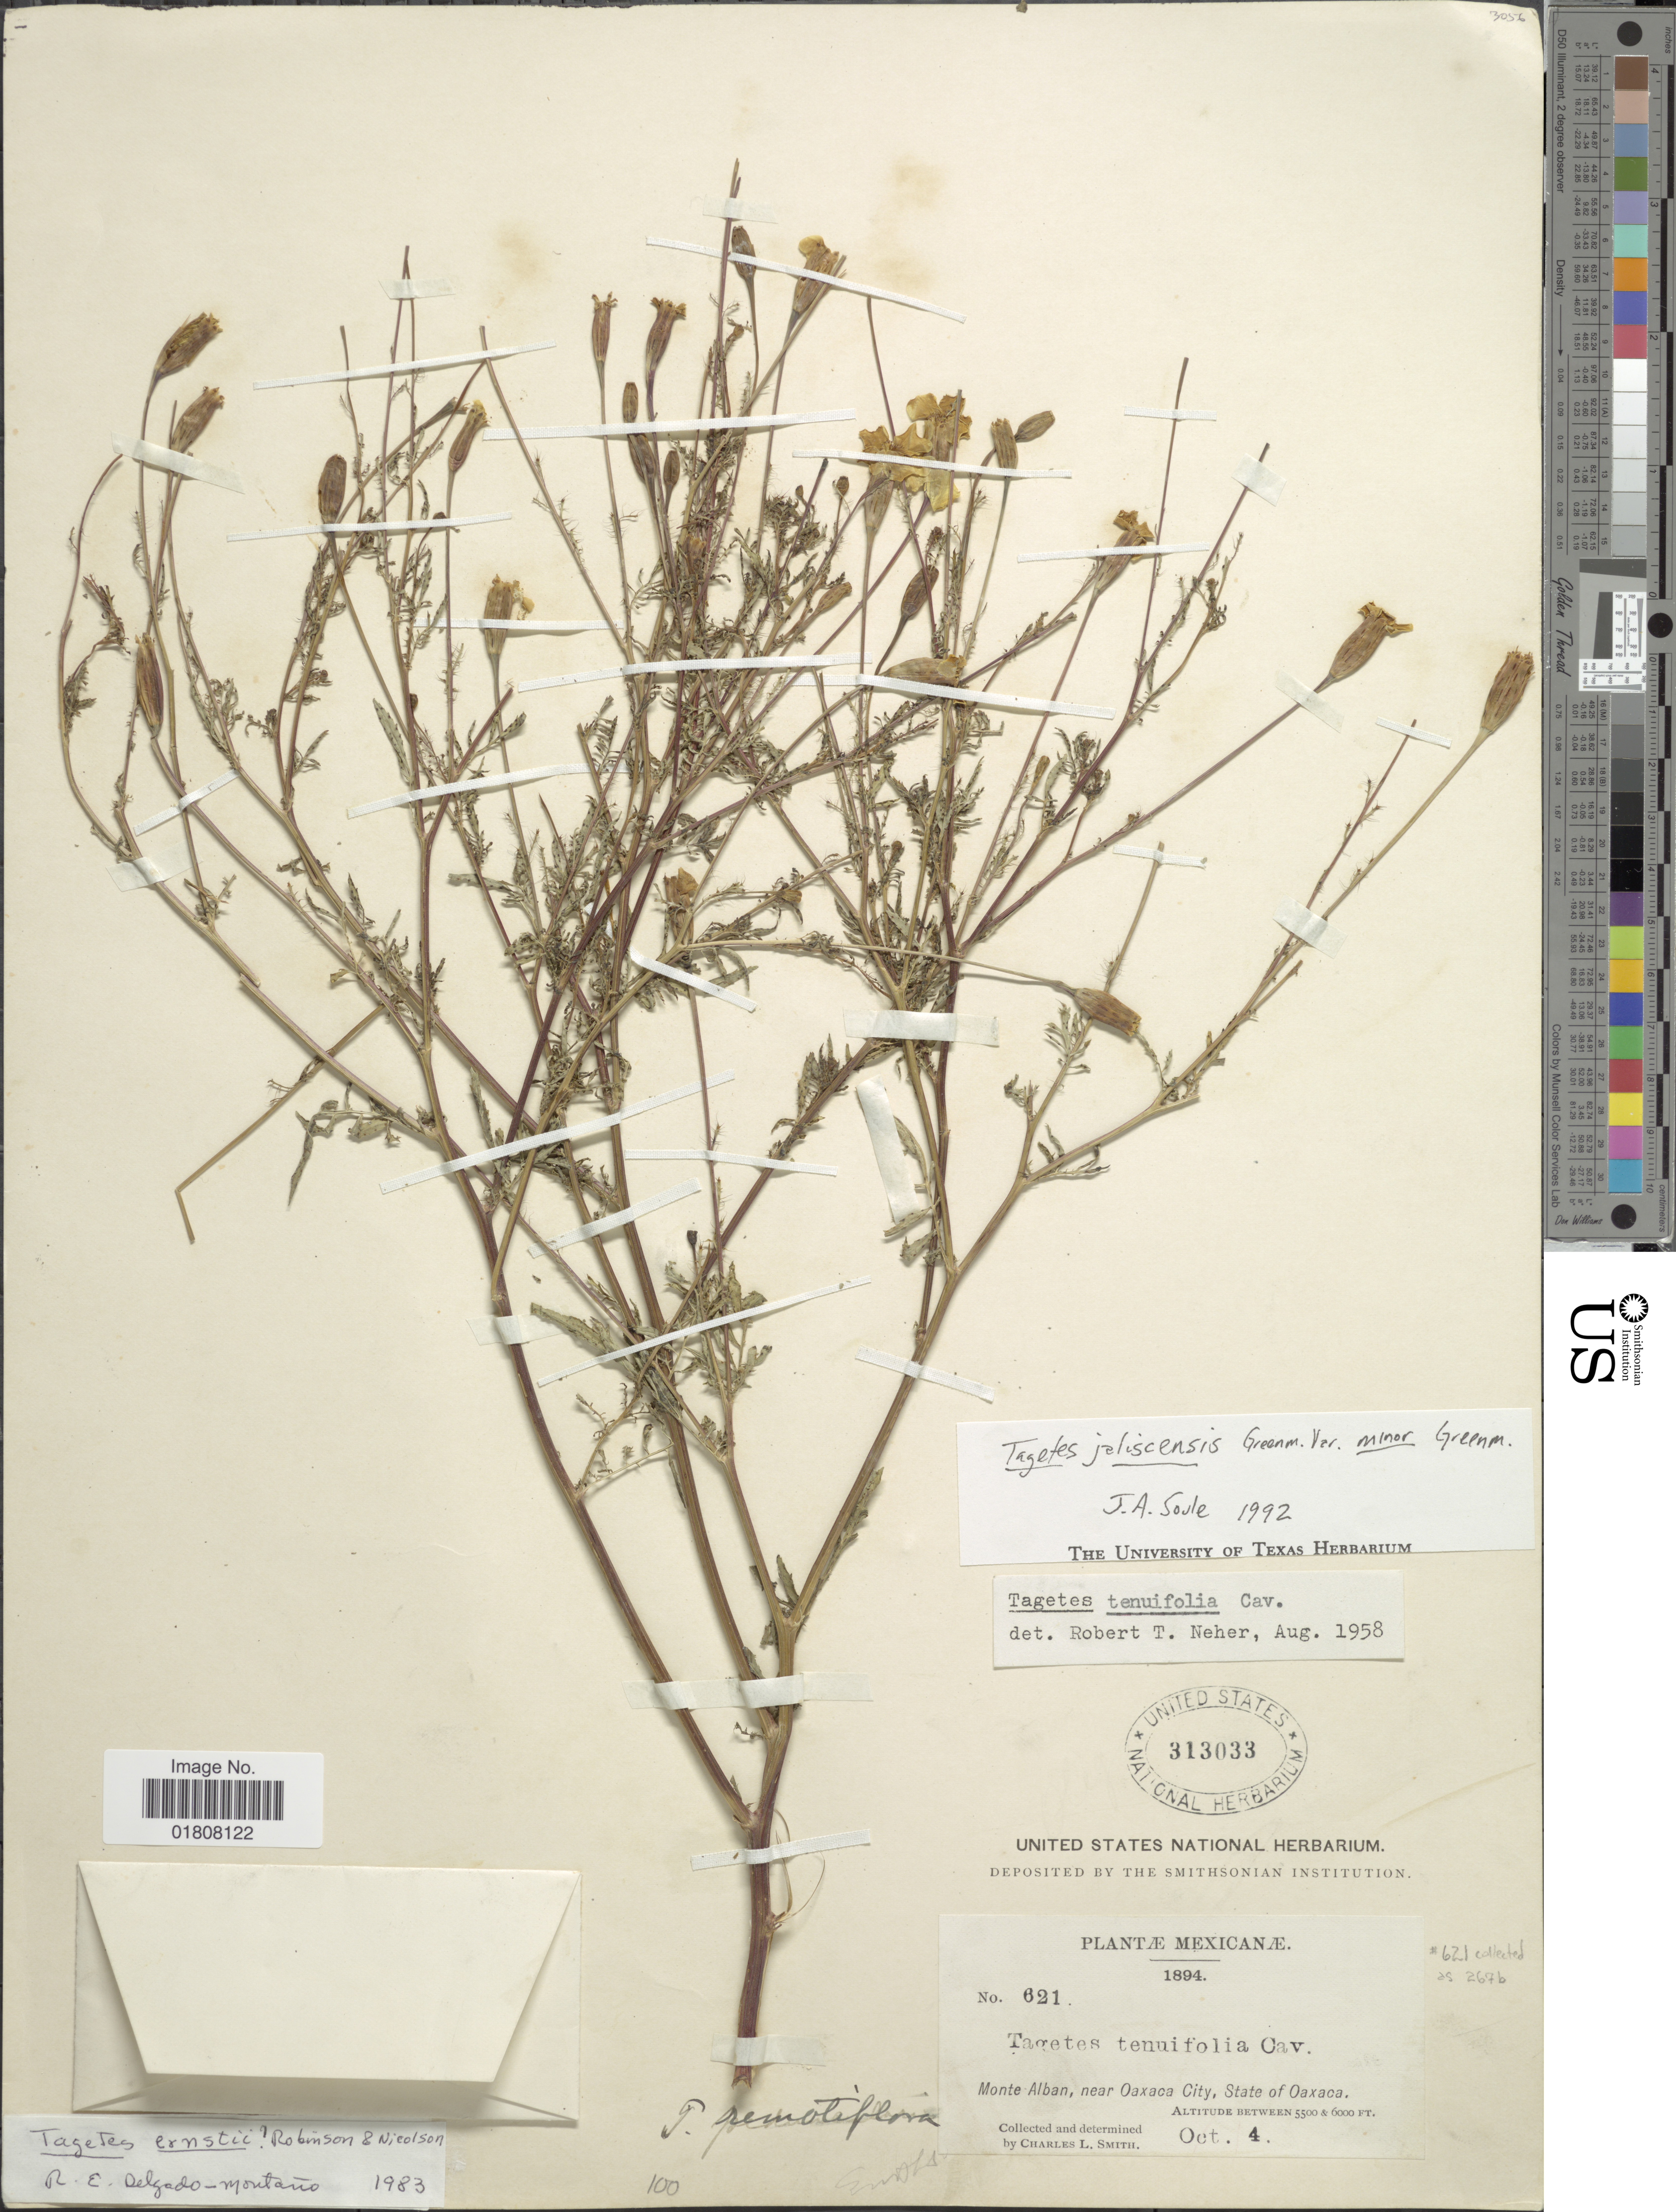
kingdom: Plantae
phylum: Tracheophyta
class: Magnoliopsida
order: Asterales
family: Asteraceae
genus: Tagetes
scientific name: Tagetes jaliscensis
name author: Greenm.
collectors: C. L. Smith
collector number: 621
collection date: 1894-10-04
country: Mexico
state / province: Oaxaca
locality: Monte Alban, near Oaxaca City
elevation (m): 1676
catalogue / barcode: US 313033